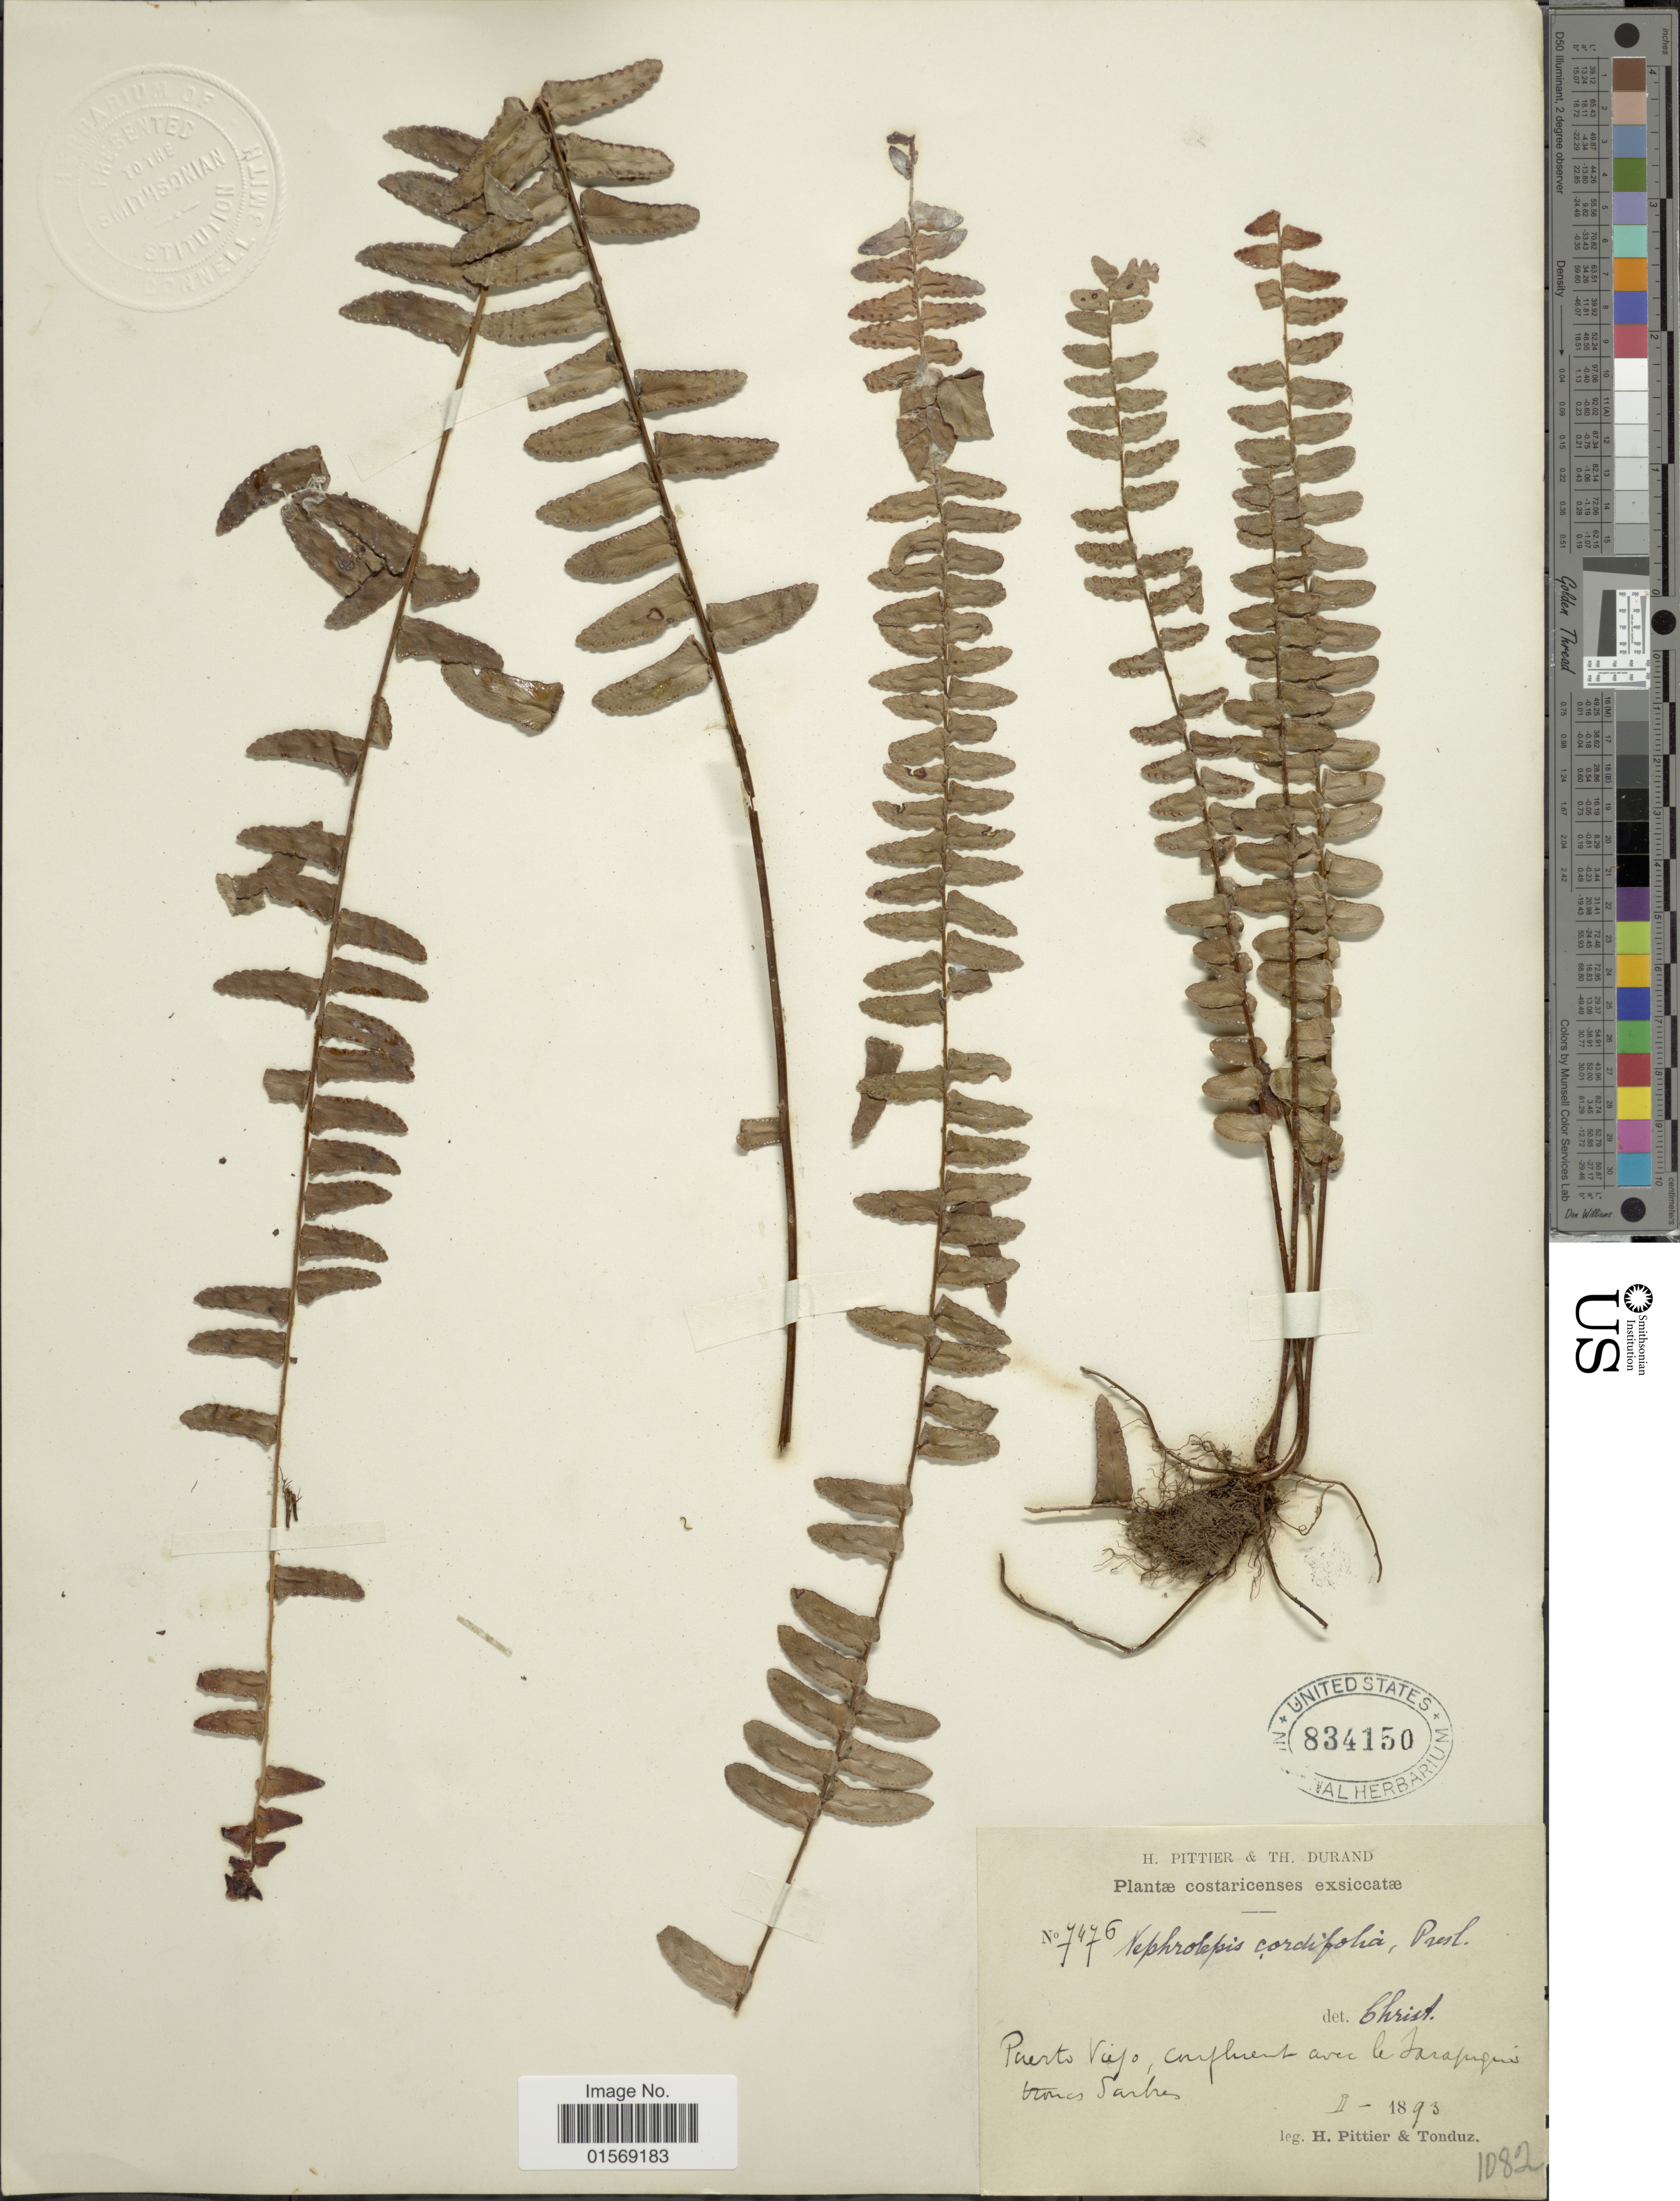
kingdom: Plantae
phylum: Tracheophyta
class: Polypodiopsida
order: Polypodiales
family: Nephrolepidaceae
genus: Nephrolepis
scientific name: Nephrolepis pendula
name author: (Raddi) J. Sm.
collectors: H. F. Pittier & A. Tonduz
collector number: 7476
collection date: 1893-02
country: Costa Rica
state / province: Heredia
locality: Puerto Viejo, confluent with Sarapiqui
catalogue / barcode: US 834150